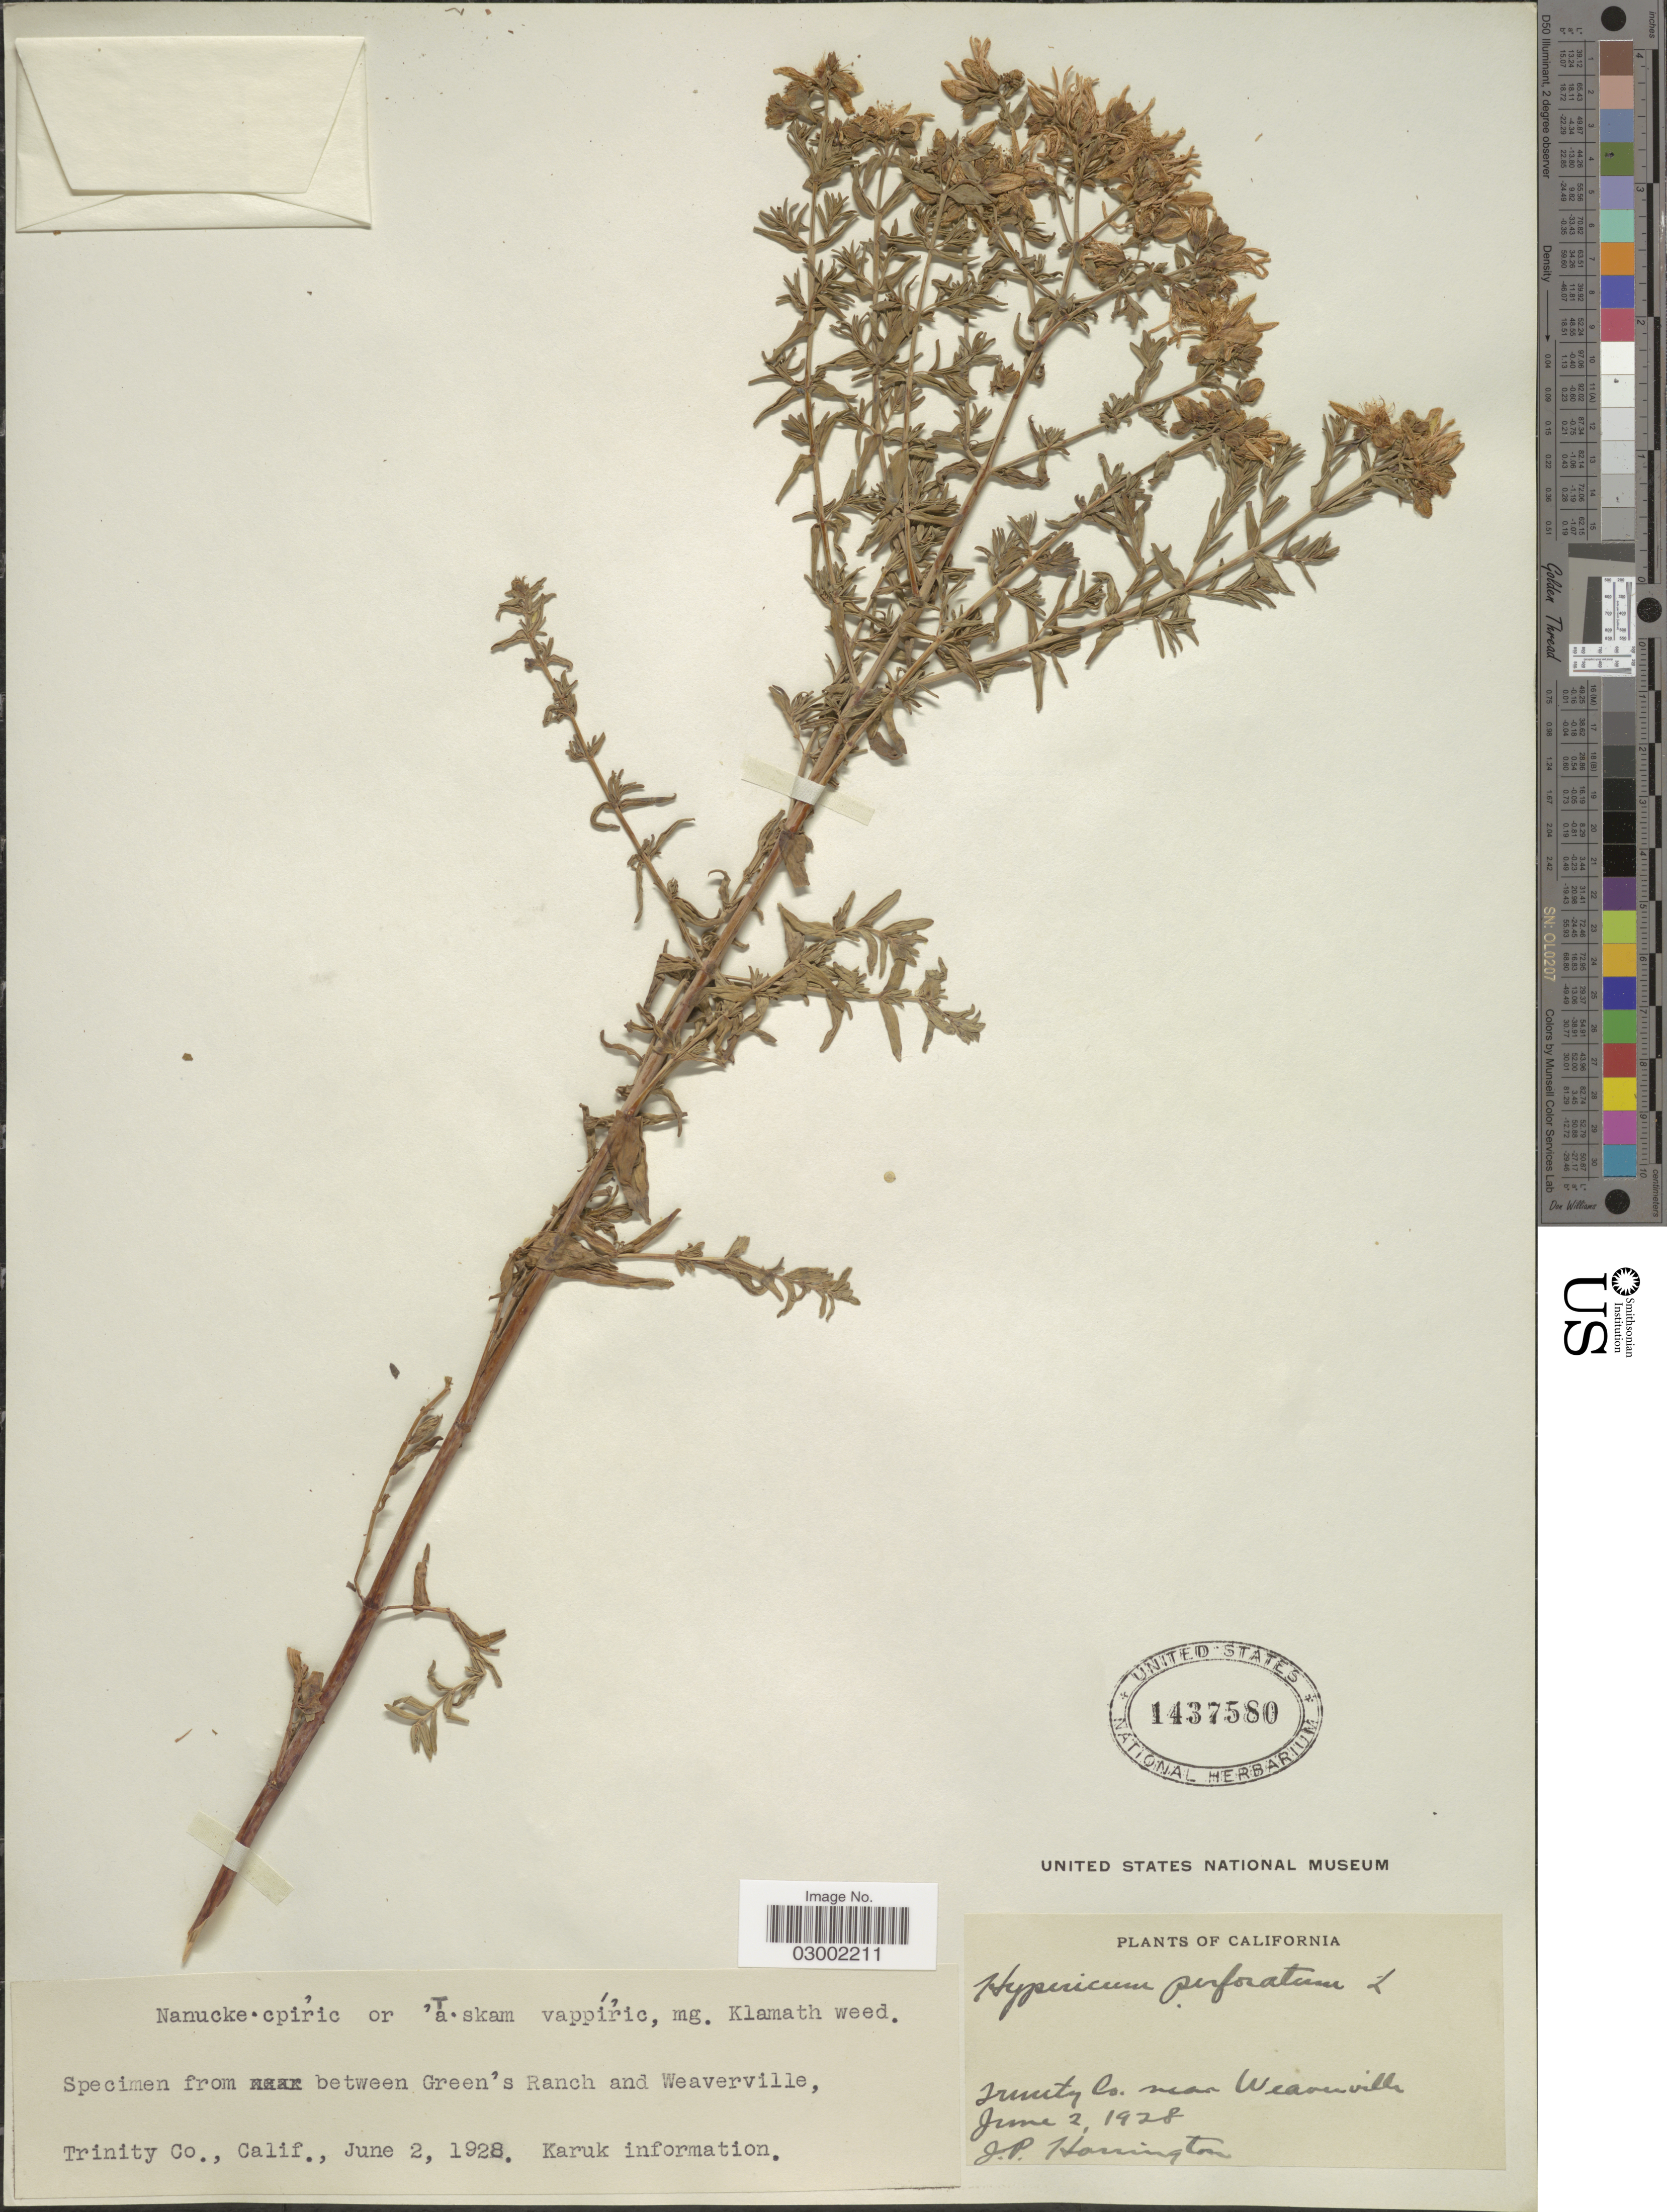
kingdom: Plantae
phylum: Tracheophyta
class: Magnoliopsida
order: Malpighiales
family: Hypericaceae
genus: Hypericum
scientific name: Hypericum perforatum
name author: L.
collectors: J. Harrington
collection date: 1928-06-02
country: United States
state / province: California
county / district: Trinity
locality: Trinity Co. near Weaverville. Specimen from between Green's Ranch and Weaverville, Trinity Co., Calif.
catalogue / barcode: US 1437580